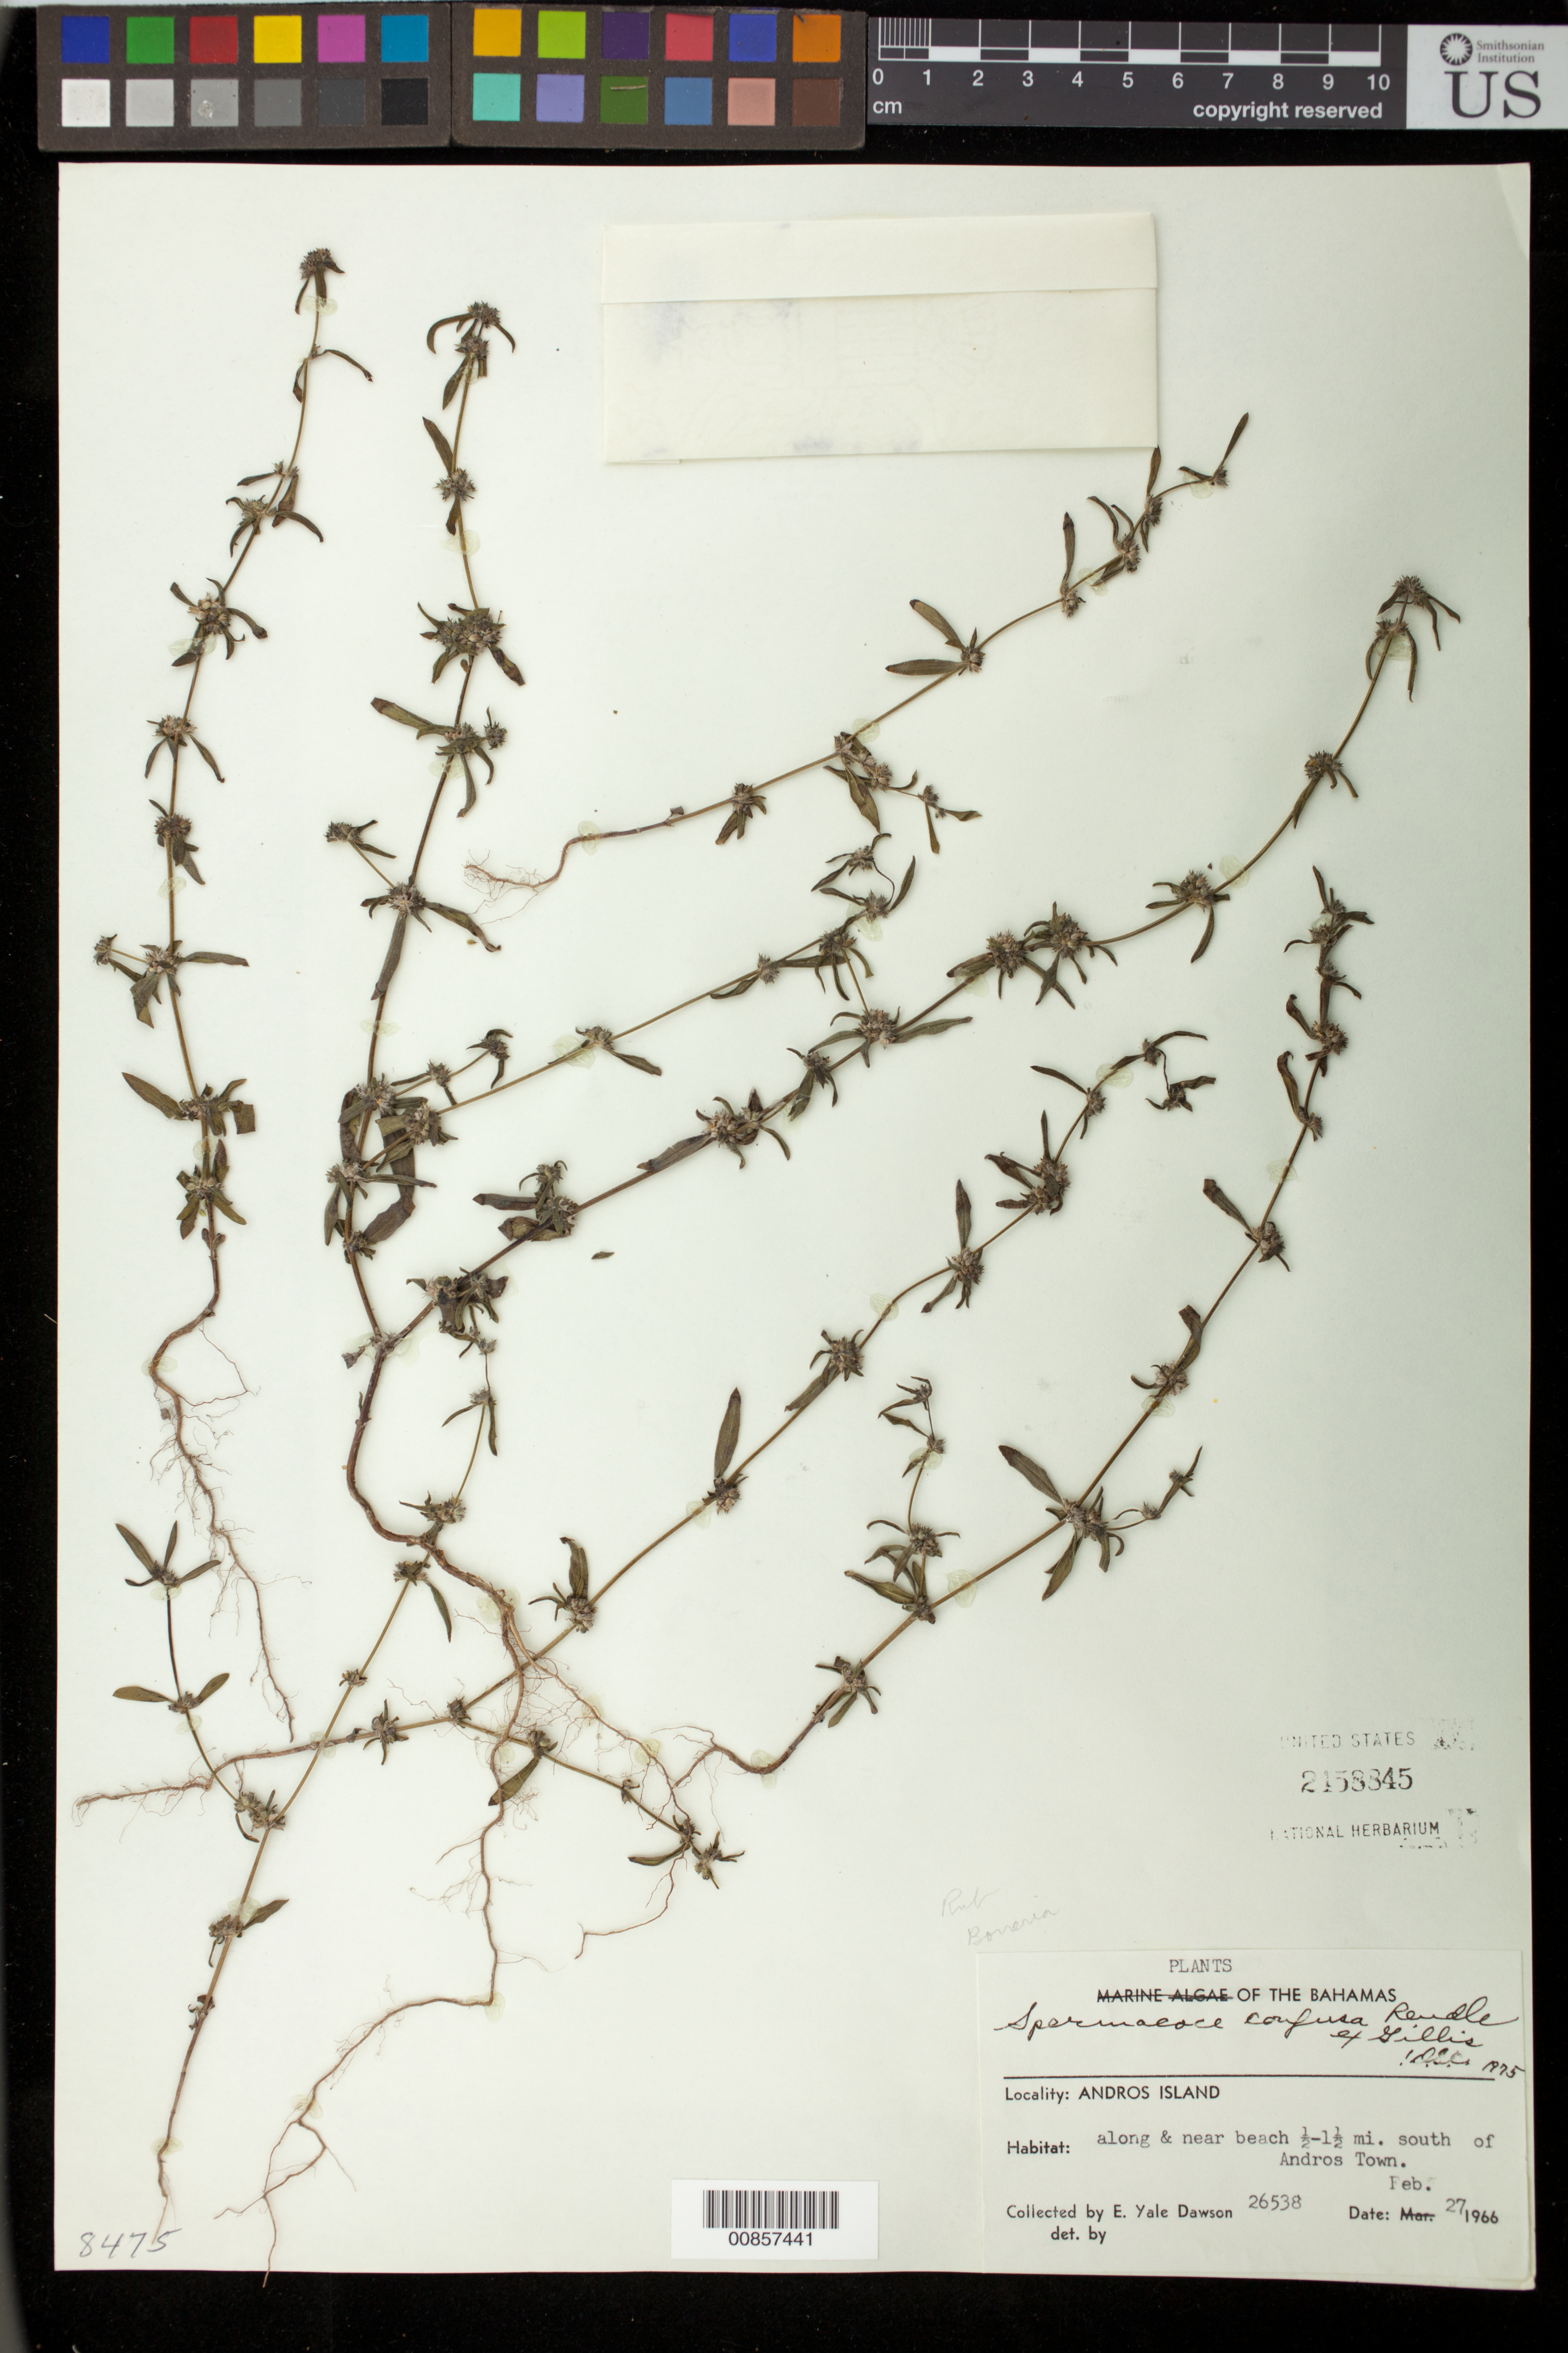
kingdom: Plantae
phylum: Tracheophyta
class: Magnoliopsida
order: Gentianales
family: Rubiaceae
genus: Spermacoce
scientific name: Spermacoce confusa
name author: Rendle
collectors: E. Y. Dawson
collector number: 26538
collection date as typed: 27 Feb 1966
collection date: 1966-02-27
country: Bahamas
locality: Andros Island. Near beach 0.5-1.5 mi. south of Andros Town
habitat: Along and near beach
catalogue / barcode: US 2458845